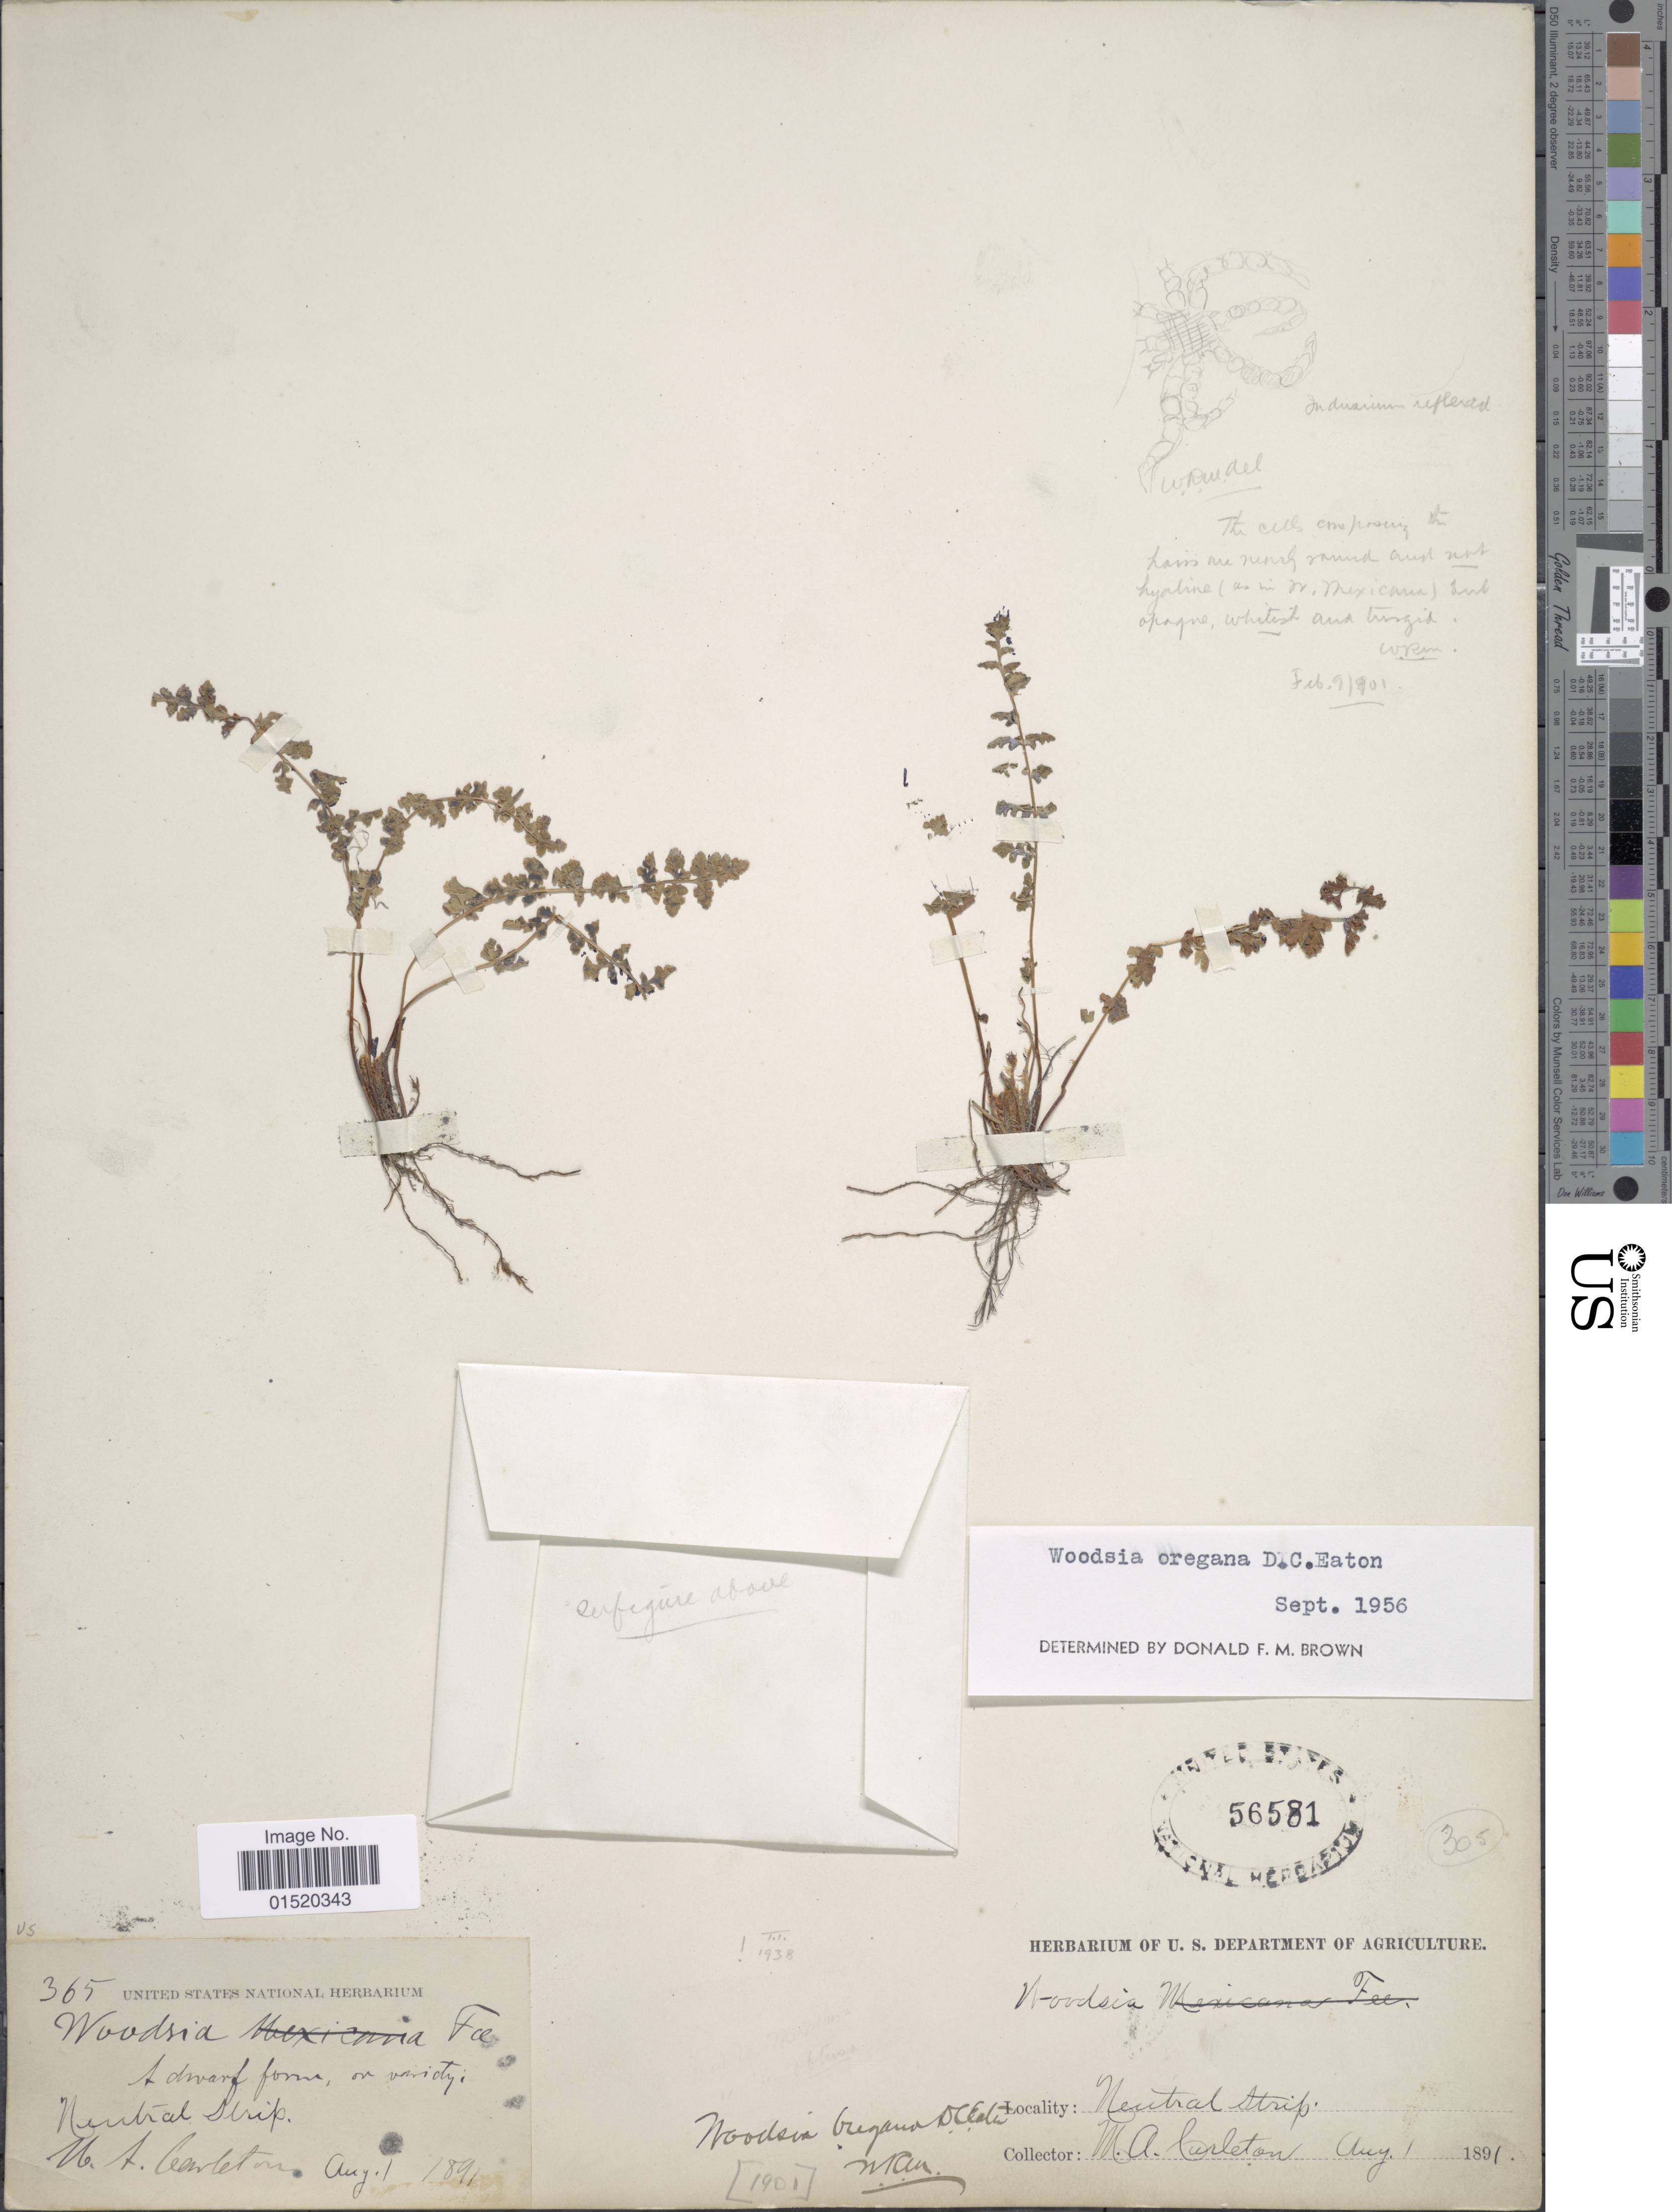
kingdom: Plantae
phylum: Tracheophyta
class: Polypodiopsida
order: Polypodiales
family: Woodsiaceae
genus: Woodsia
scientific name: Woodsia oregana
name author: D.C. Eaton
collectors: M. A. Carleton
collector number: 365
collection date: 1891-08-01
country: United States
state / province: Oklahoma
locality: Neutral strip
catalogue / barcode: US 56581